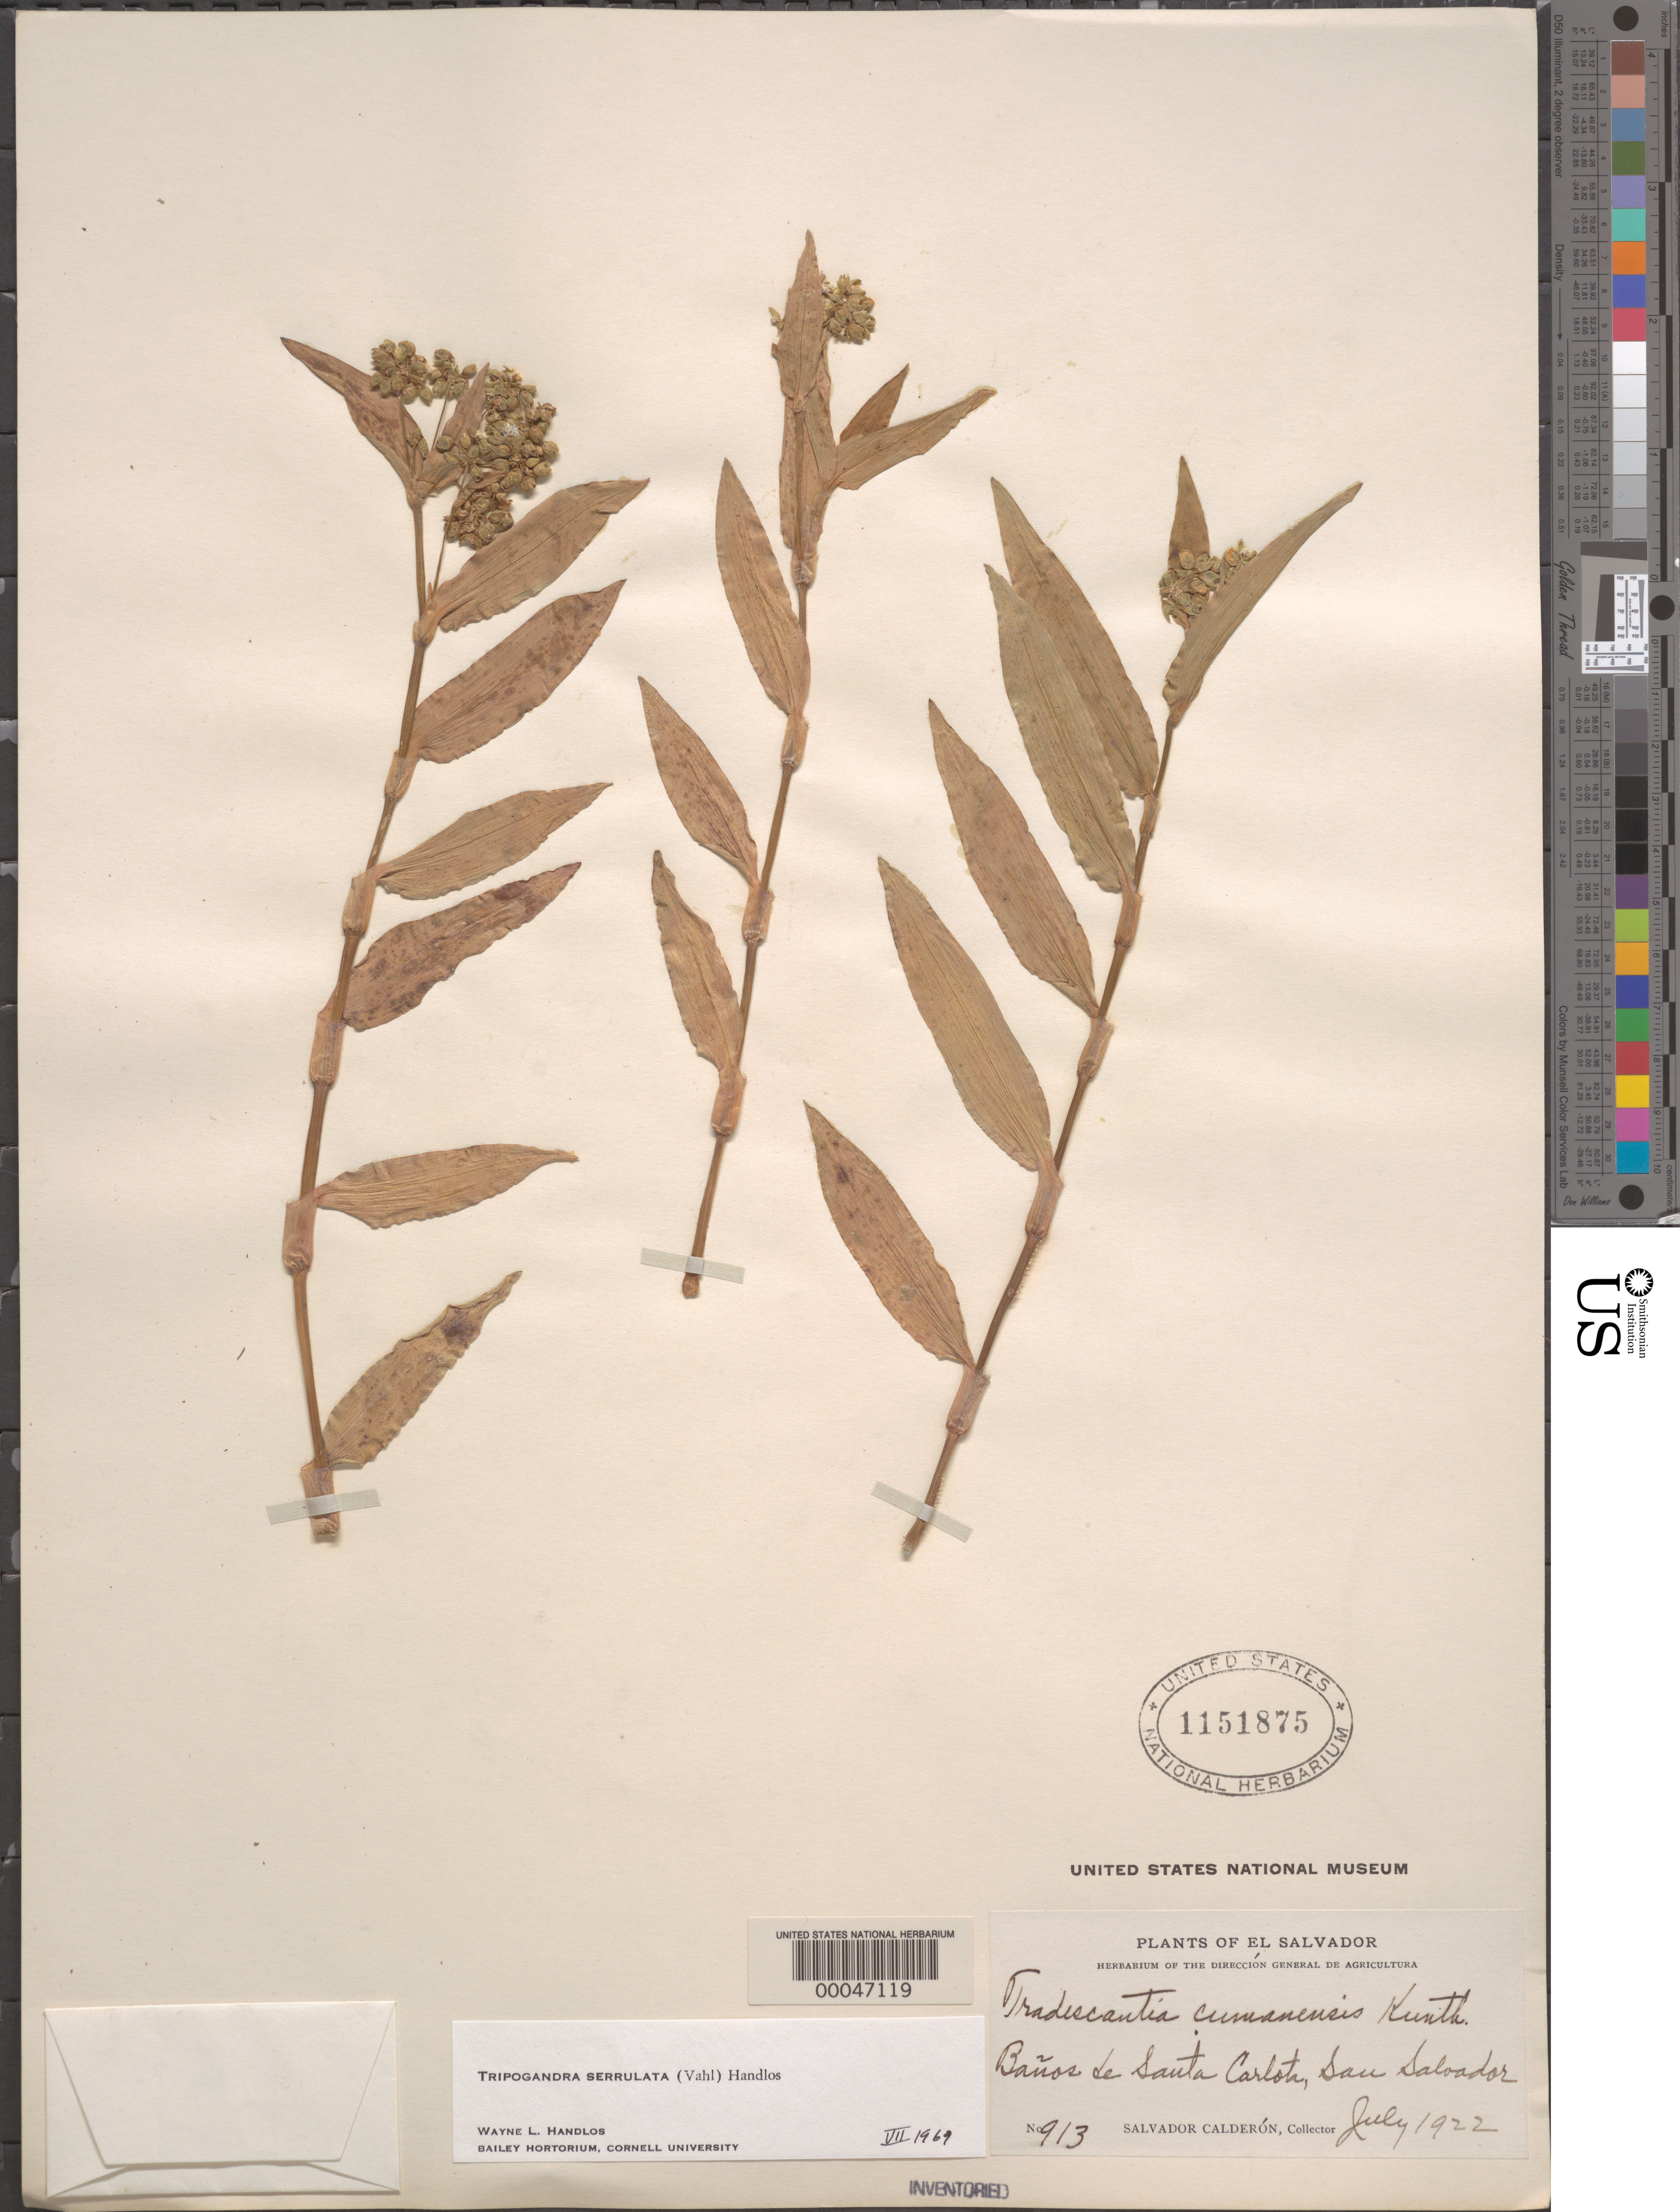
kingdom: Plantae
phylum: Tracheophyta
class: Liliopsida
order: Commelinales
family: Commelinaceae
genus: Tripogandra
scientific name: Tripogandra serrulata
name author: (Vahl) Handlos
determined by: Handlos, W. L.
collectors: S. Calderón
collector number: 913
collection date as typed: Jul 1922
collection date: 1922-07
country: El Salvador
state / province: San Salvador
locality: Banos de santa carlota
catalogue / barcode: US 1151875